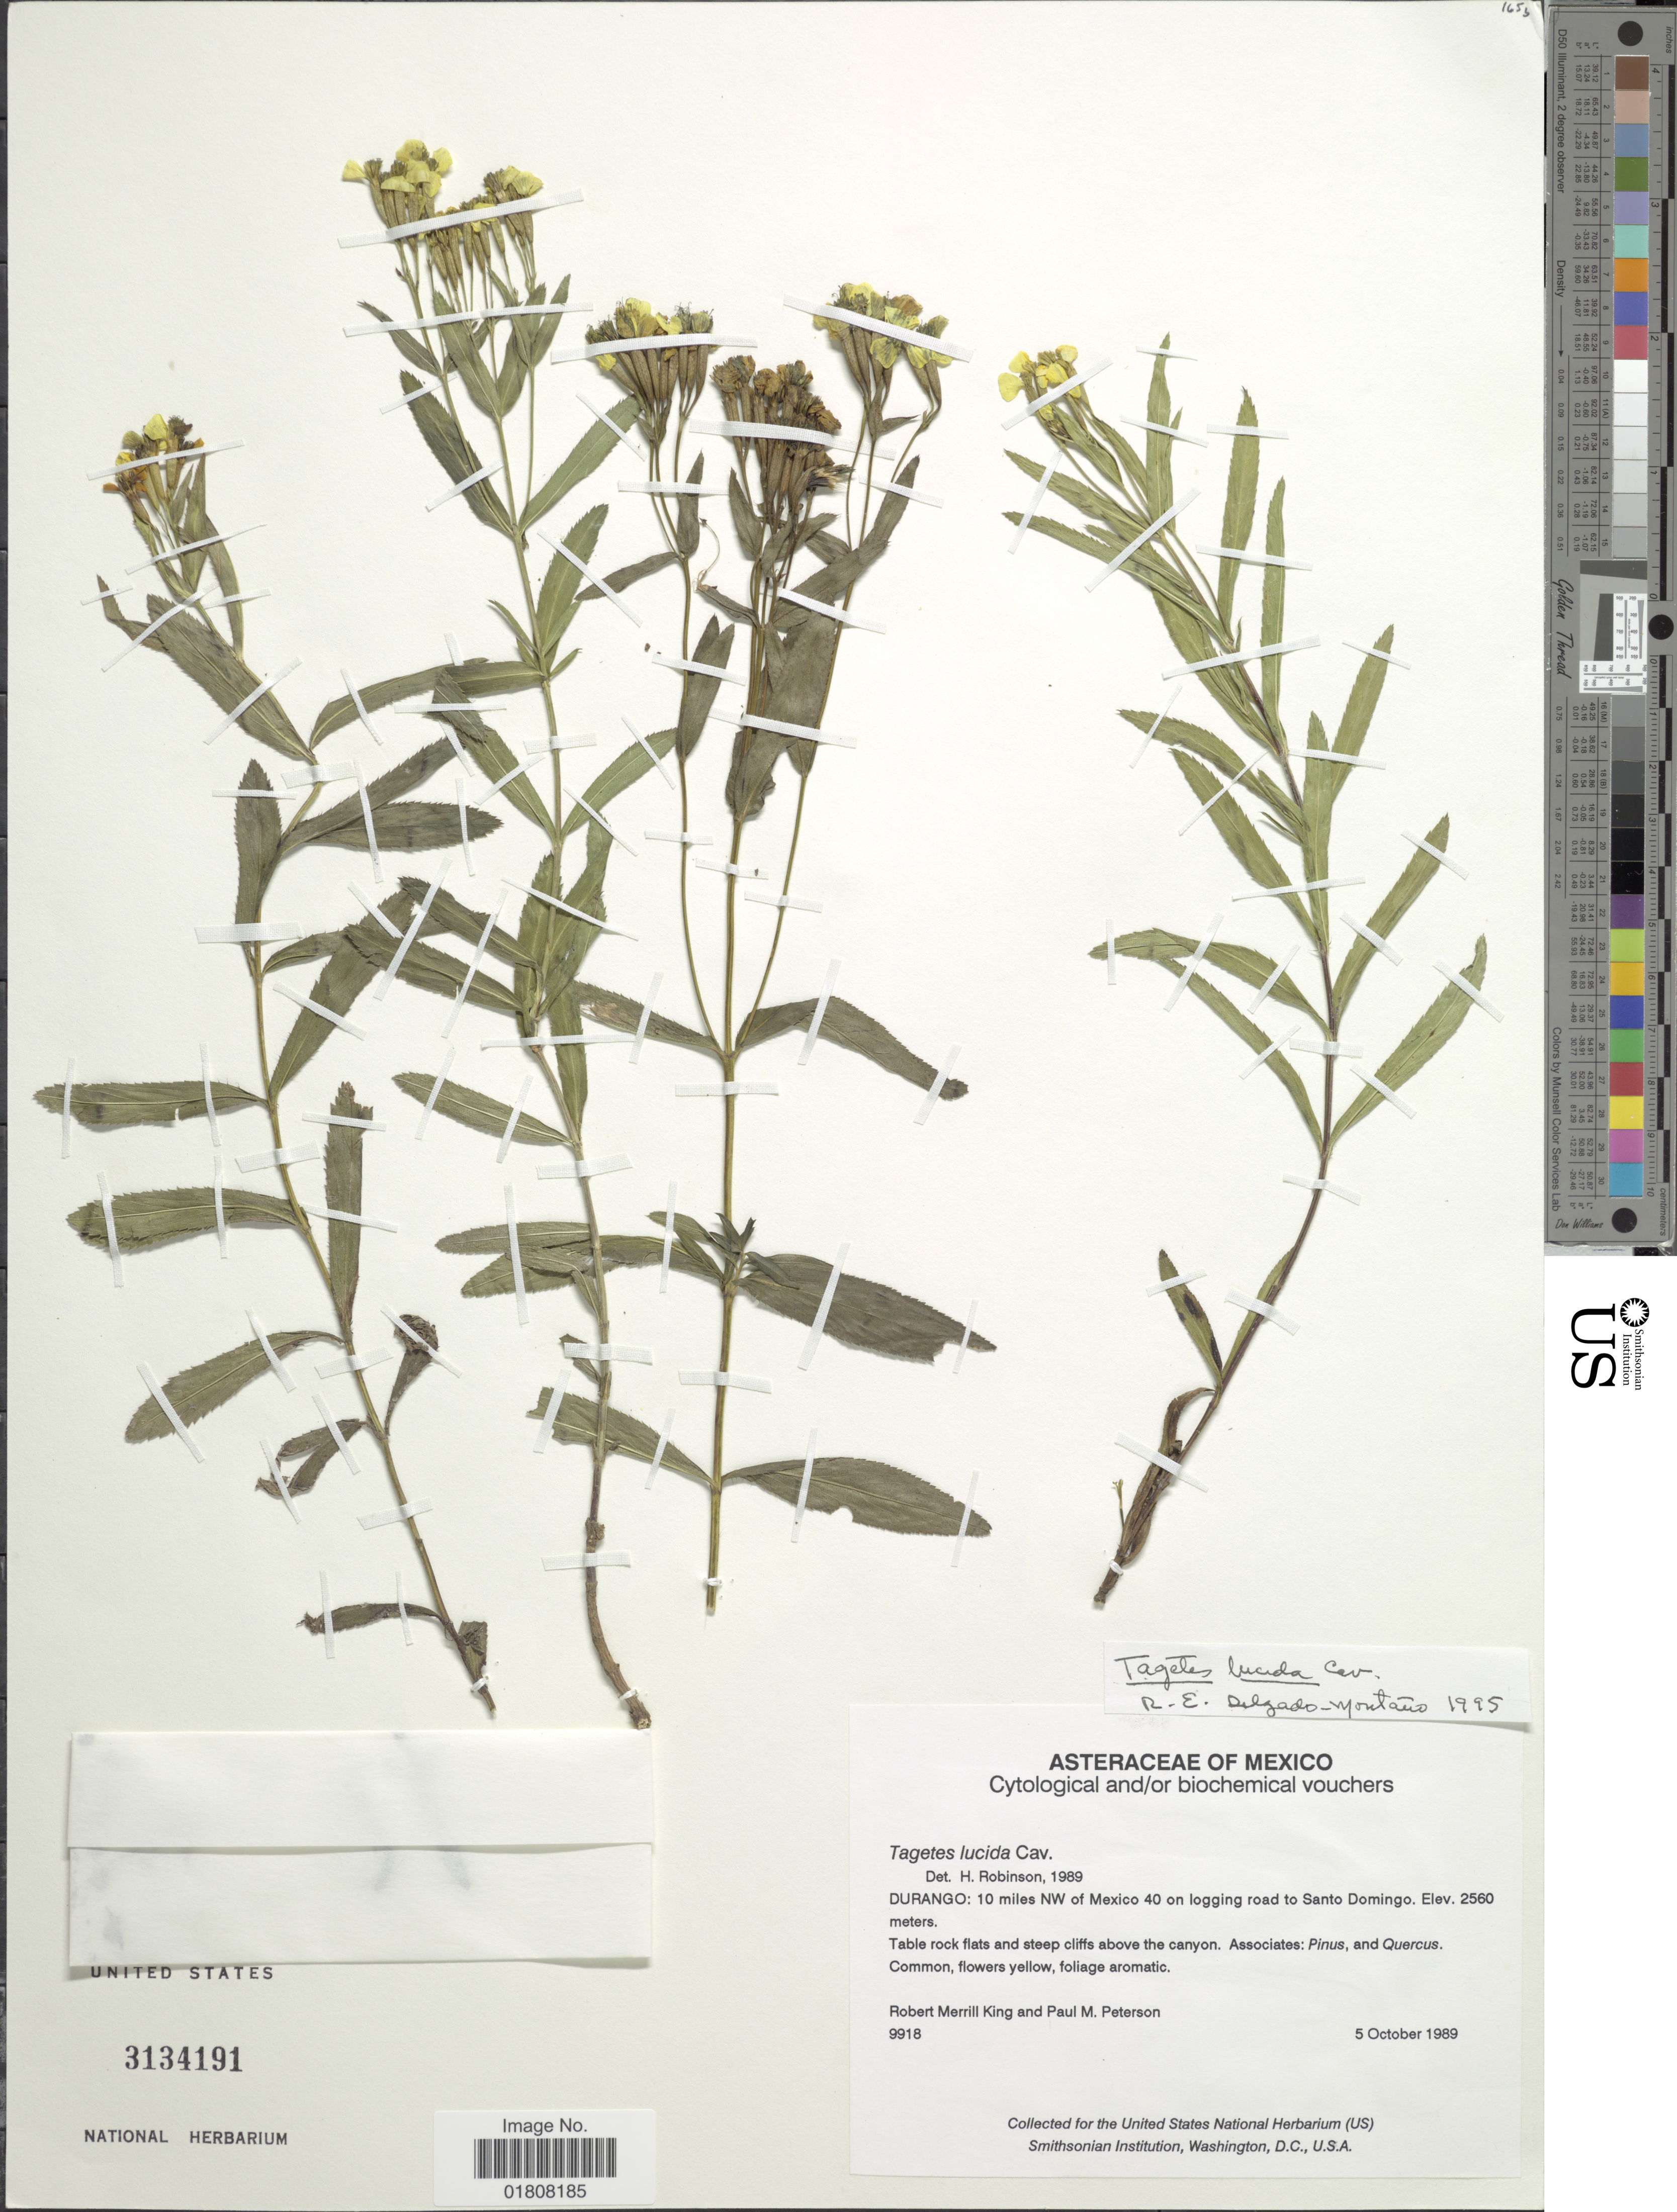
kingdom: Plantae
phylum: Tracheophyta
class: Magnoliopsida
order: Asterales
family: Asteraceae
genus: Tagetes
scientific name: Tagetes lucida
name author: Cav.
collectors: R. M. King & P. M. Peterson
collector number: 9918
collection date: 1989-10-05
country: Mexico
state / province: Durango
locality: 10 miles NW of Mexico 40 on logging road to Santo Domingo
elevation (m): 2560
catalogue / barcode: US 3134191